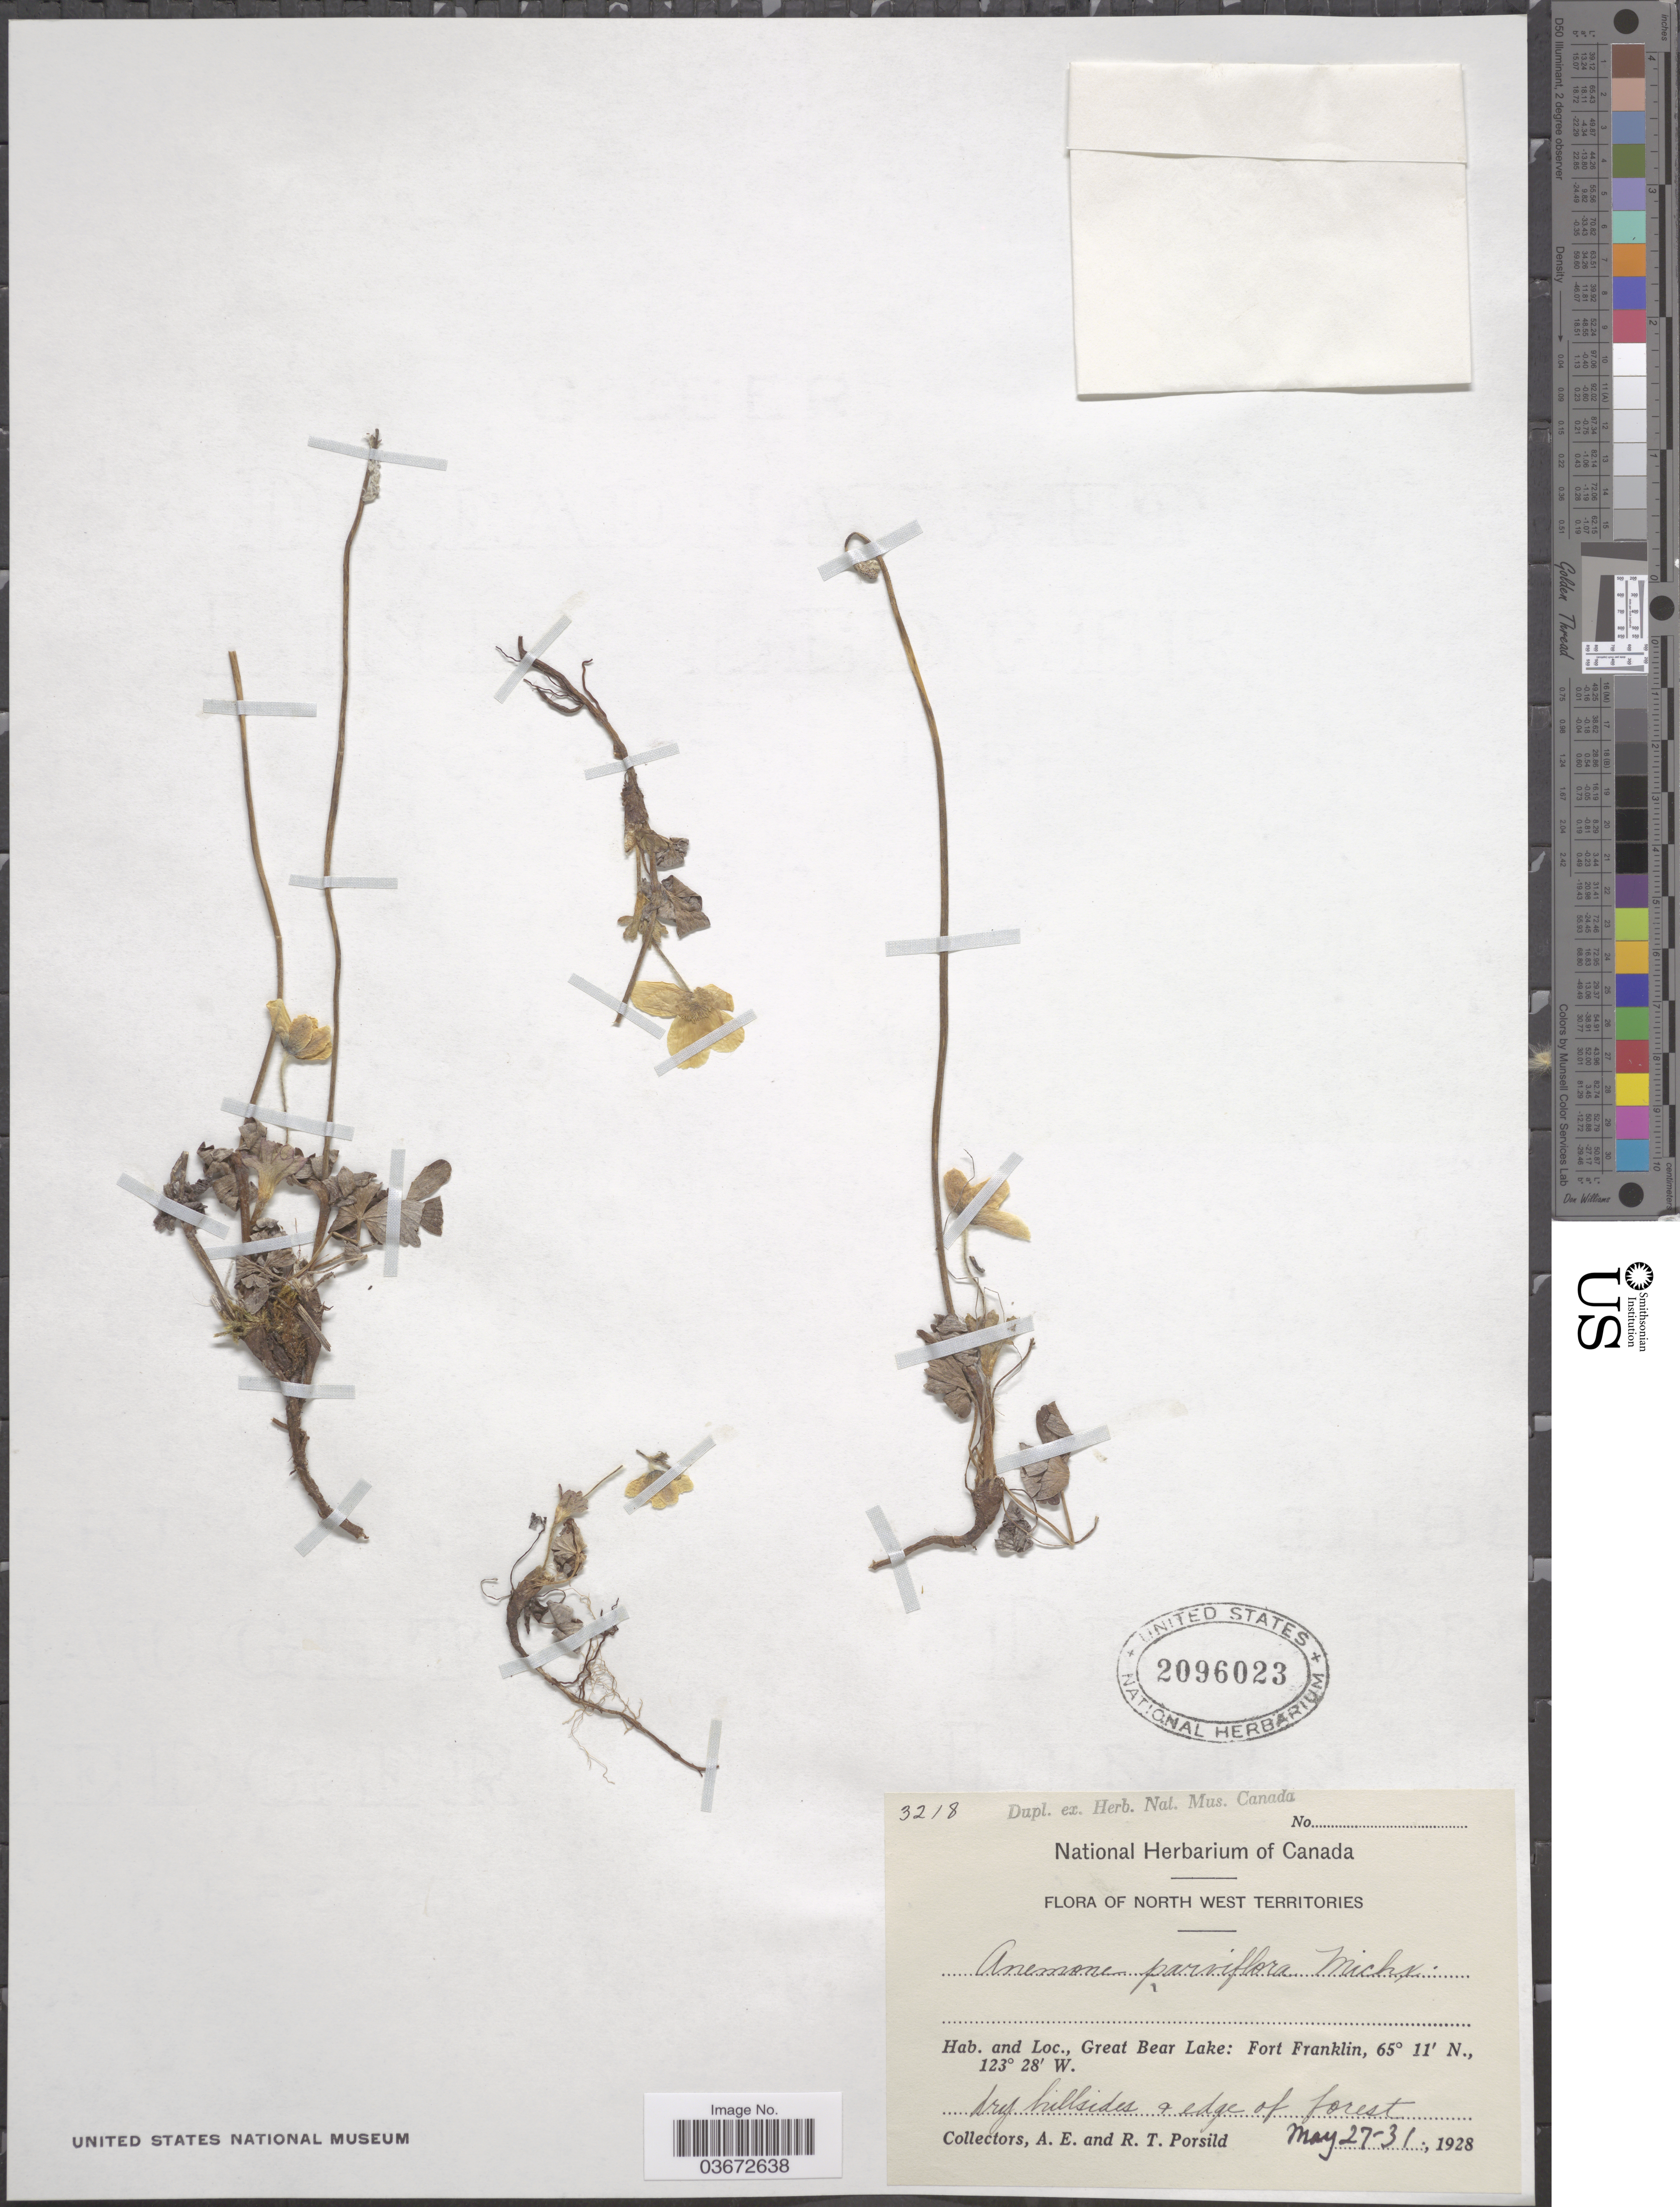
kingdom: Plantae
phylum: Tracheophyta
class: Magnoliopsida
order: Ranunculales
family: Ranunculaceae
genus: Anemone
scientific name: Anemone parviflora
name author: Michx.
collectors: A. E. Porsild & R. T. Porsild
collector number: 3218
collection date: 1928-05-27/1928-05-31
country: Canada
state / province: Northwest Territories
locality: Great Bear Lake: Fort Franklin.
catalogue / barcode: US 2096023